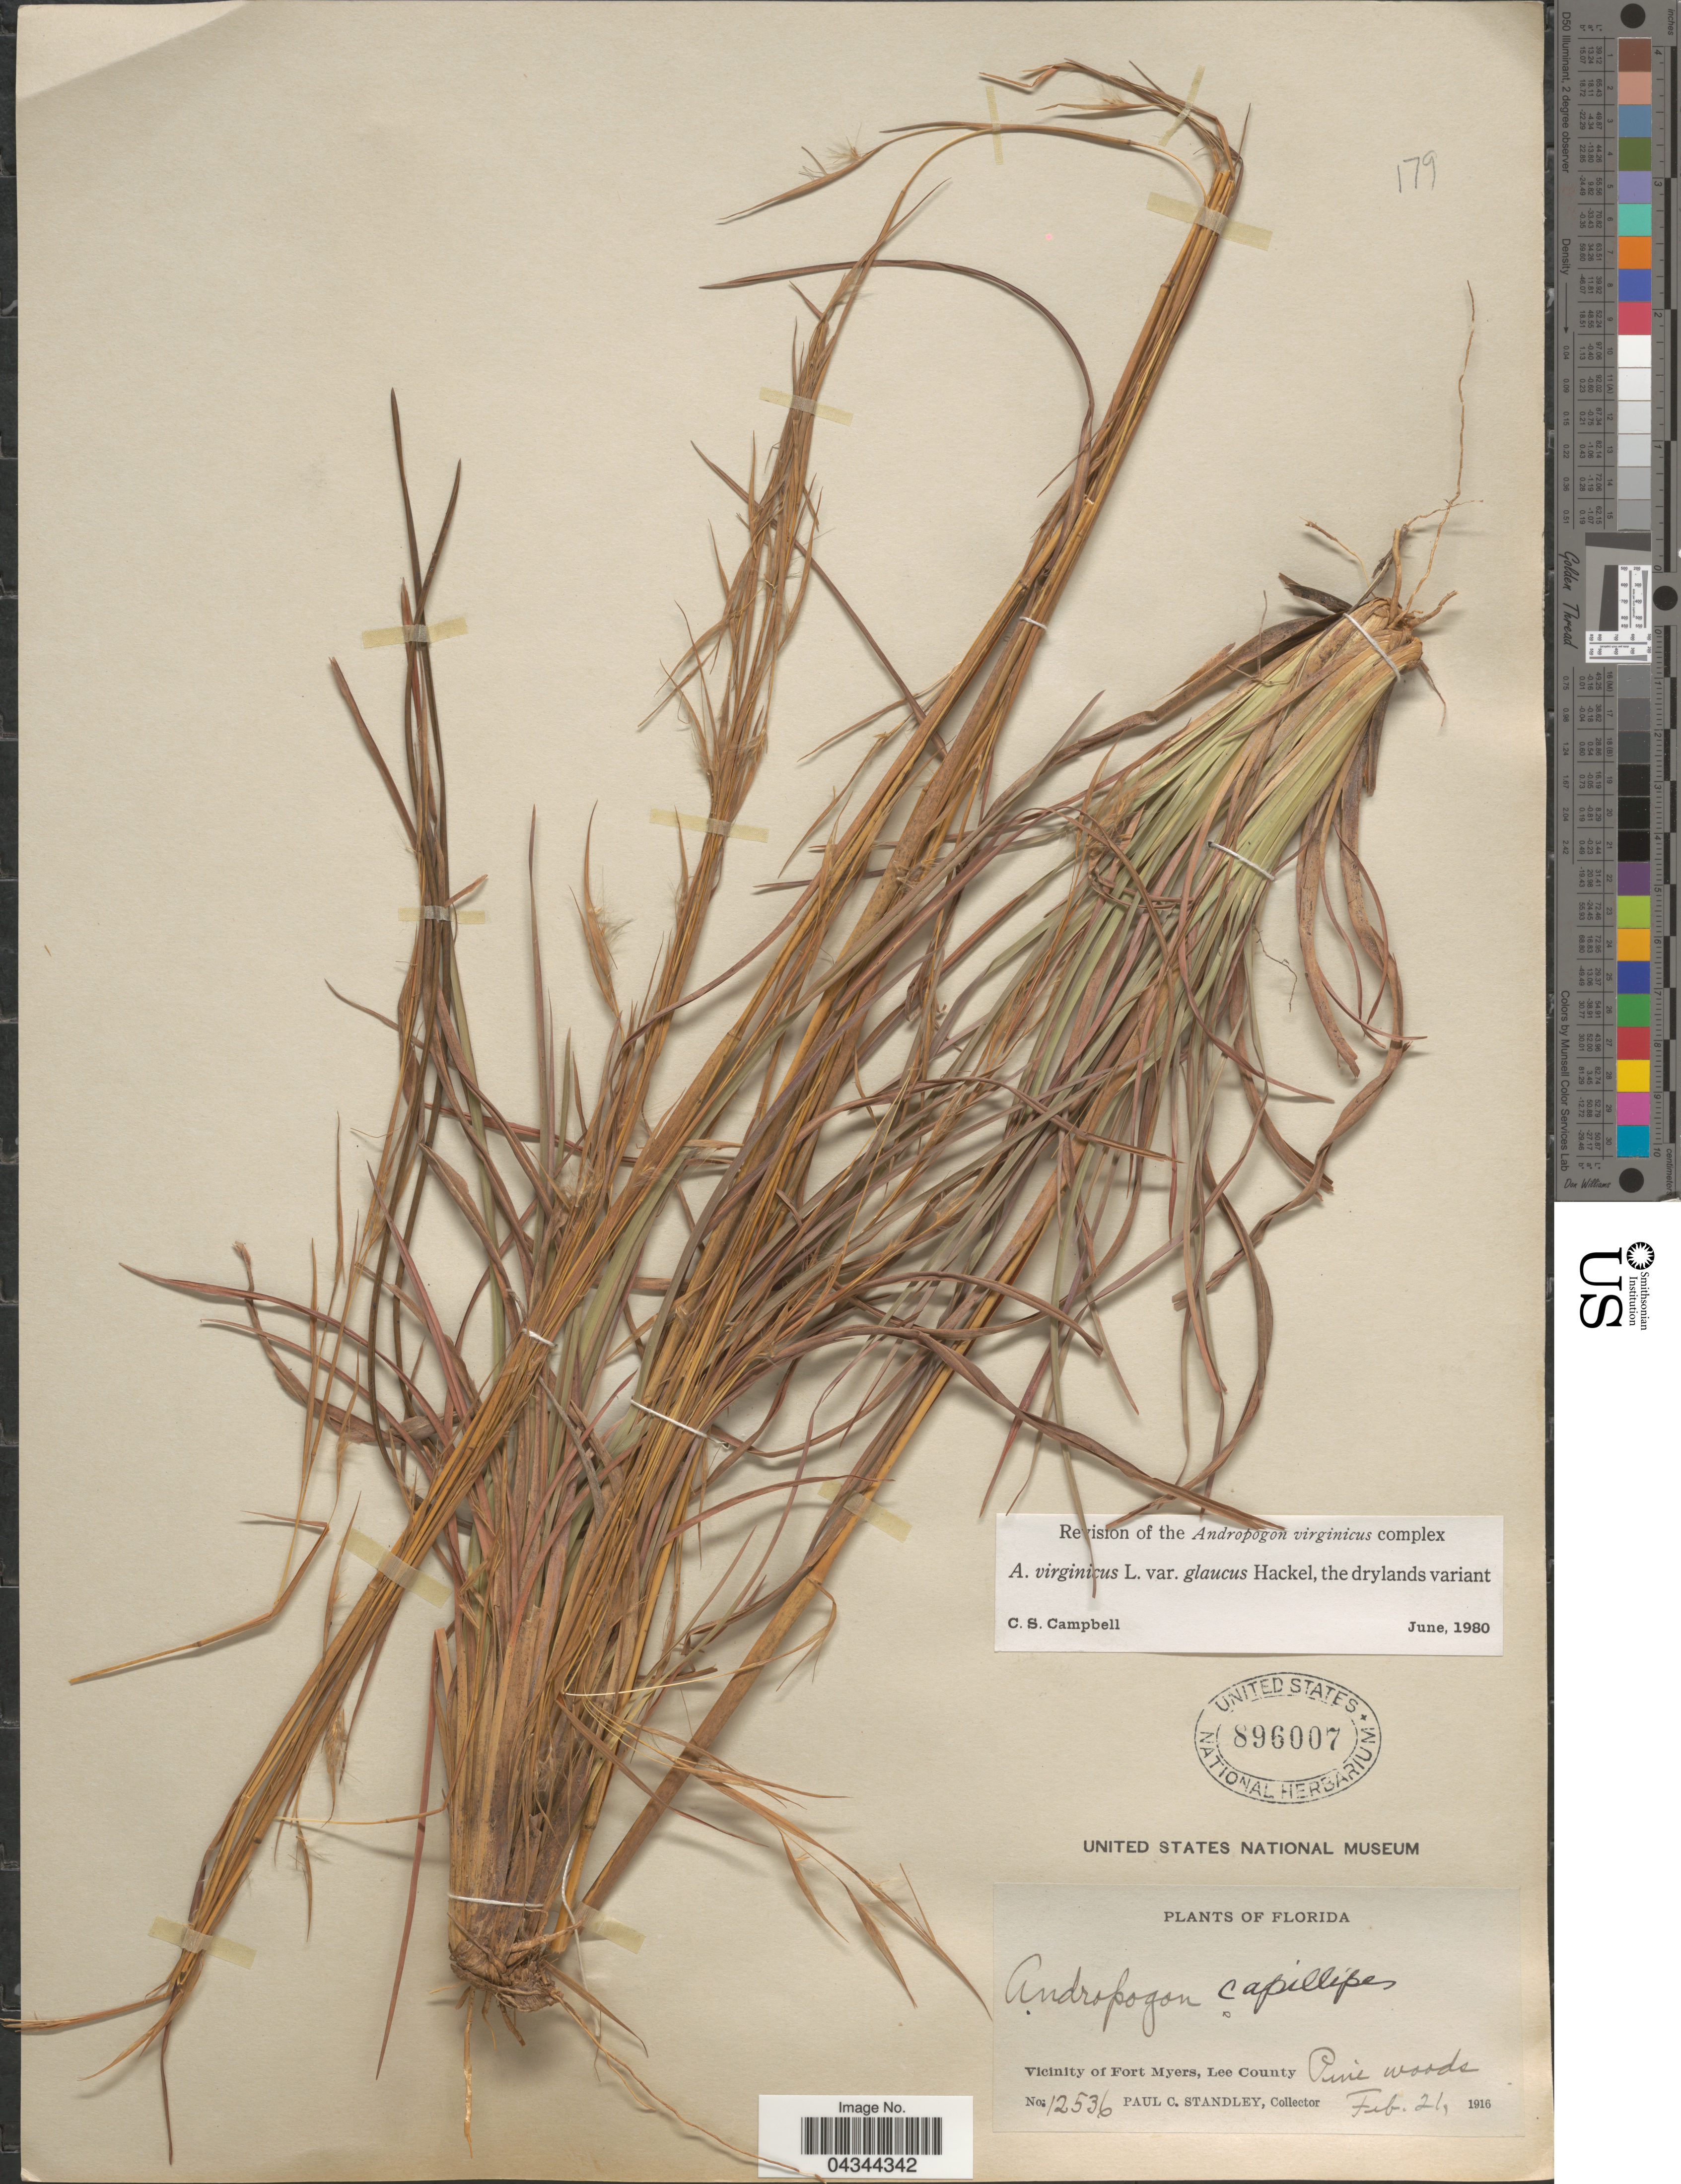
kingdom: Plantae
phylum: Tracheophyta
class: Liliopsida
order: Poales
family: Poaceae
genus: Andropogon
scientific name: Andropogon virginicus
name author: L.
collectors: P. C. Standley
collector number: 12536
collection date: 1916-02-21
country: United States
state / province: Florida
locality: Vicinity of Fort Myers, Lee County.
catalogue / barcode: US 896007